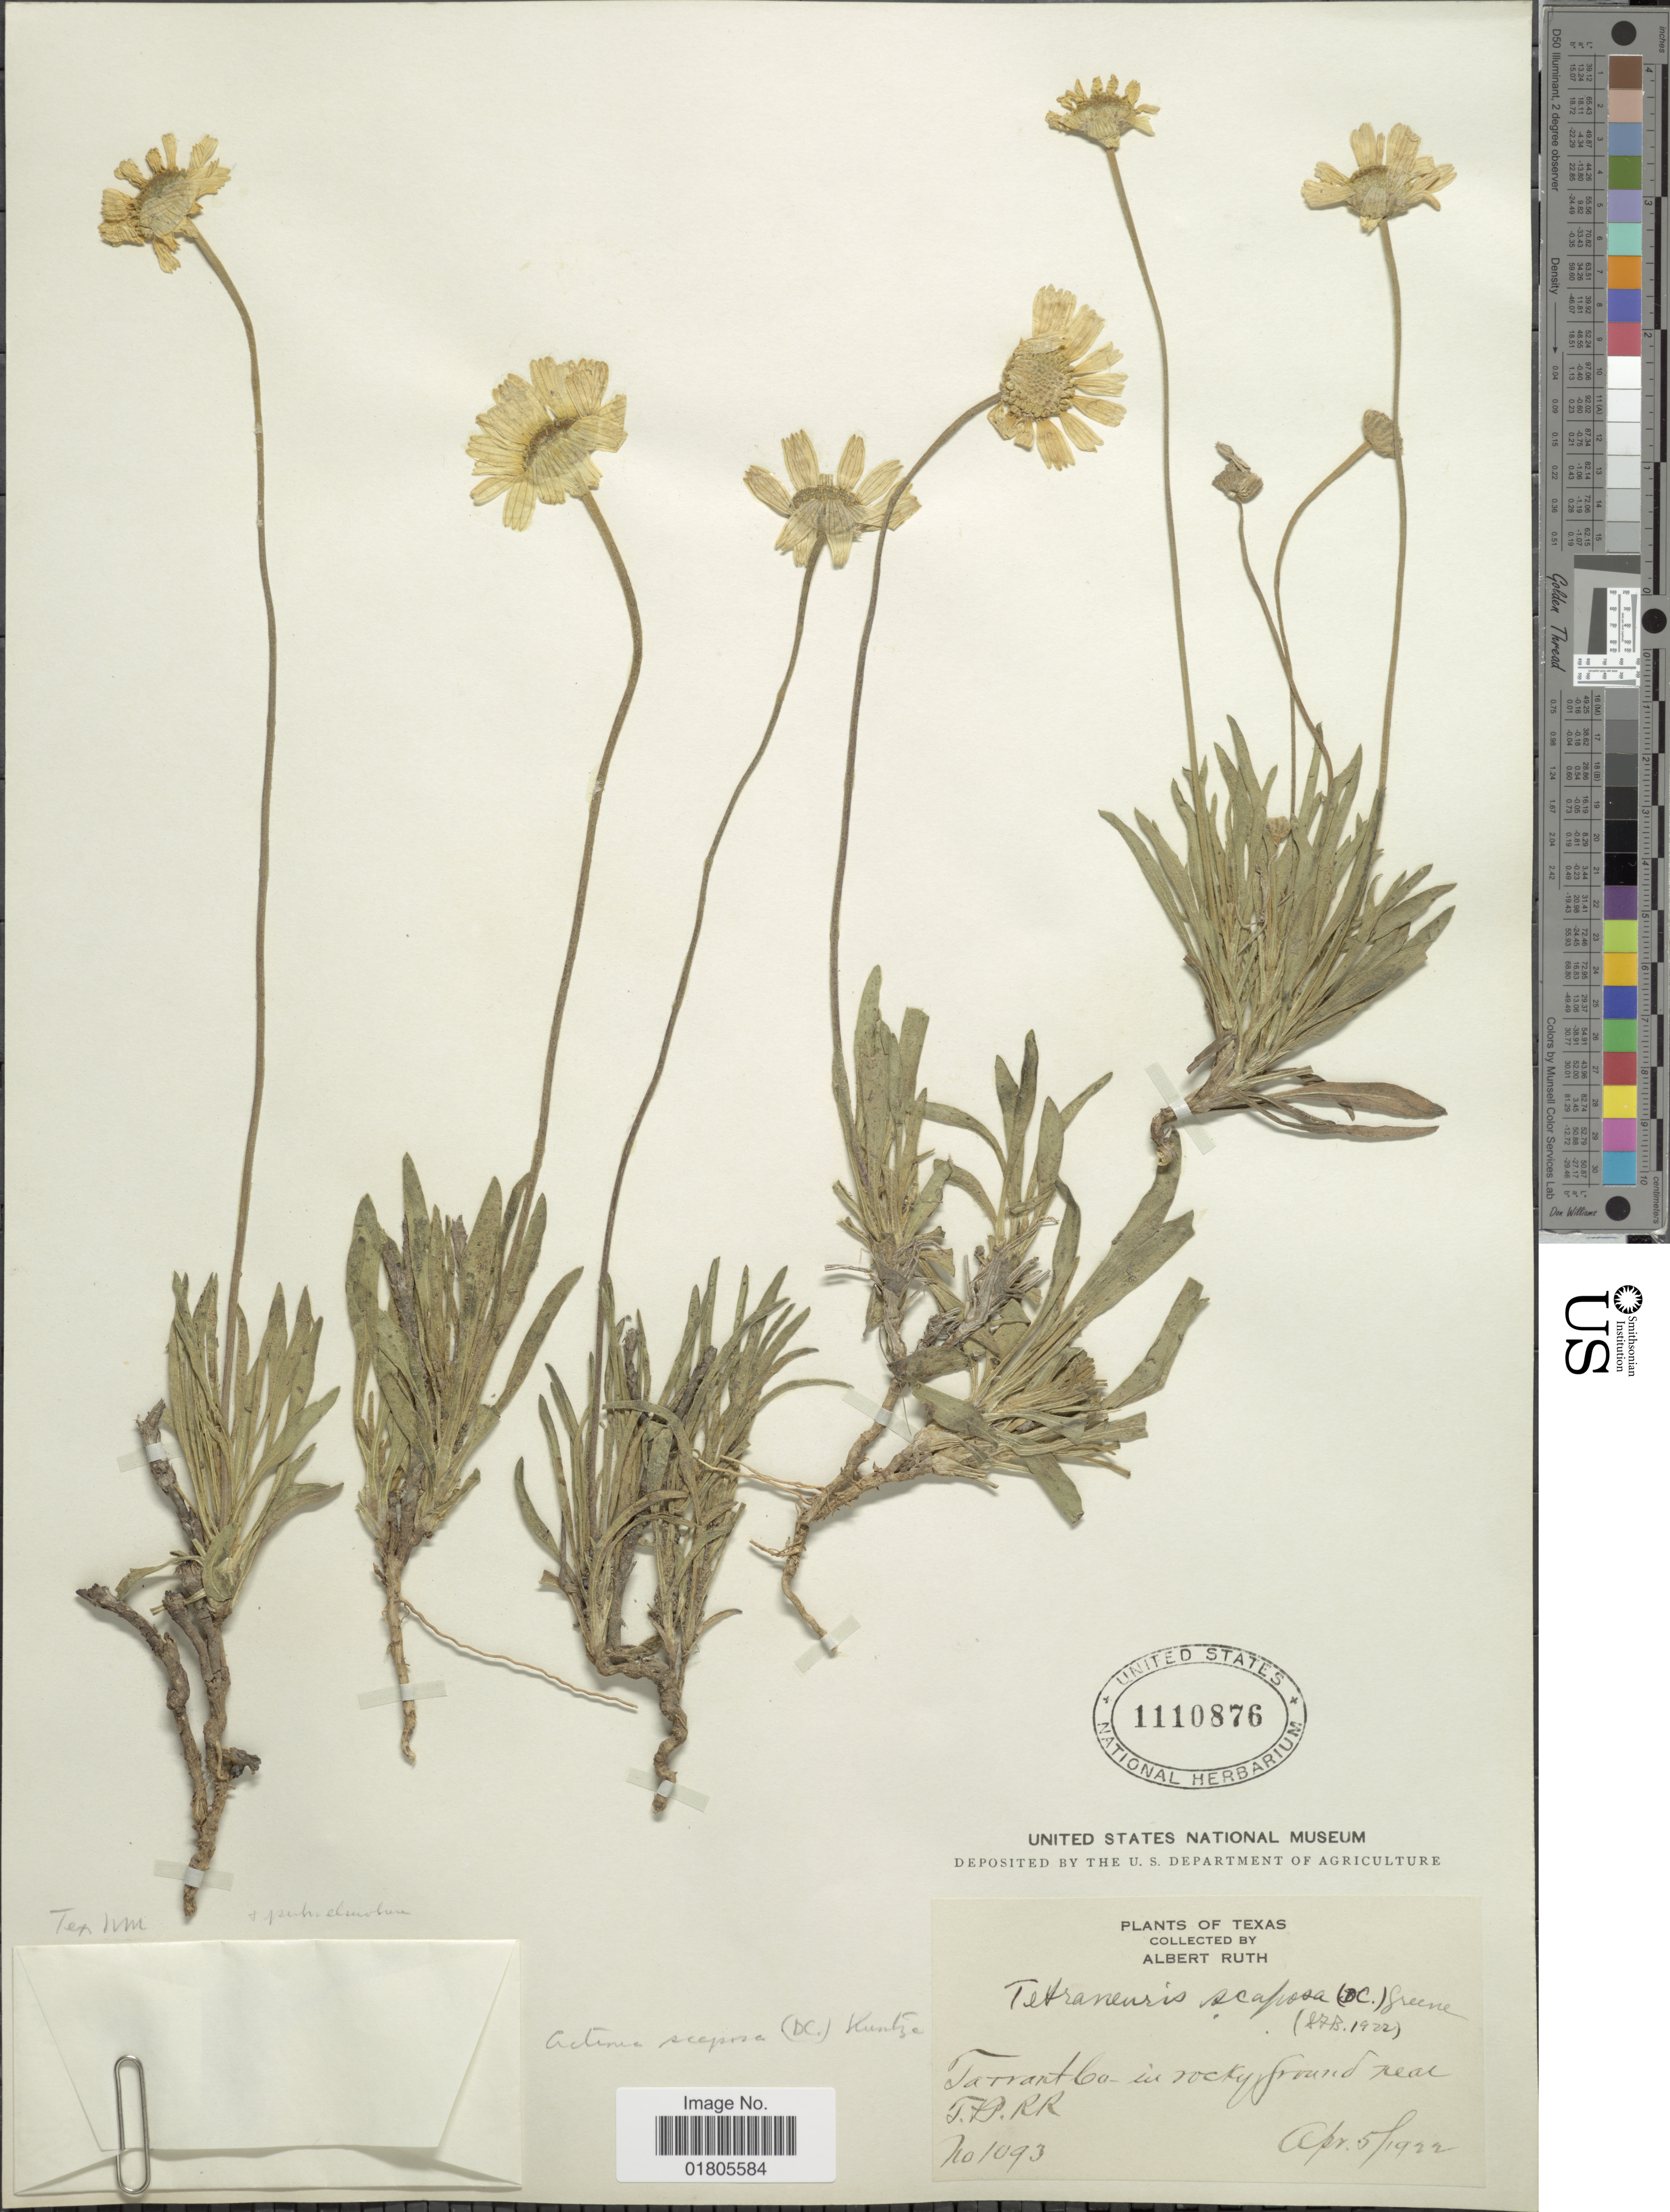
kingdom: Plantae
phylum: Tracheophyta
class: Magnoliopsida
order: Asterales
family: Asteraceae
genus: Actinea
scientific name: Actinea scaposa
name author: (DC.) Kuntze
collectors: A. Ruth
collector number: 1093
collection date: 1922-04-05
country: United States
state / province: Texas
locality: Tarrant Co. near Tex. RR.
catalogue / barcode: US 1110876